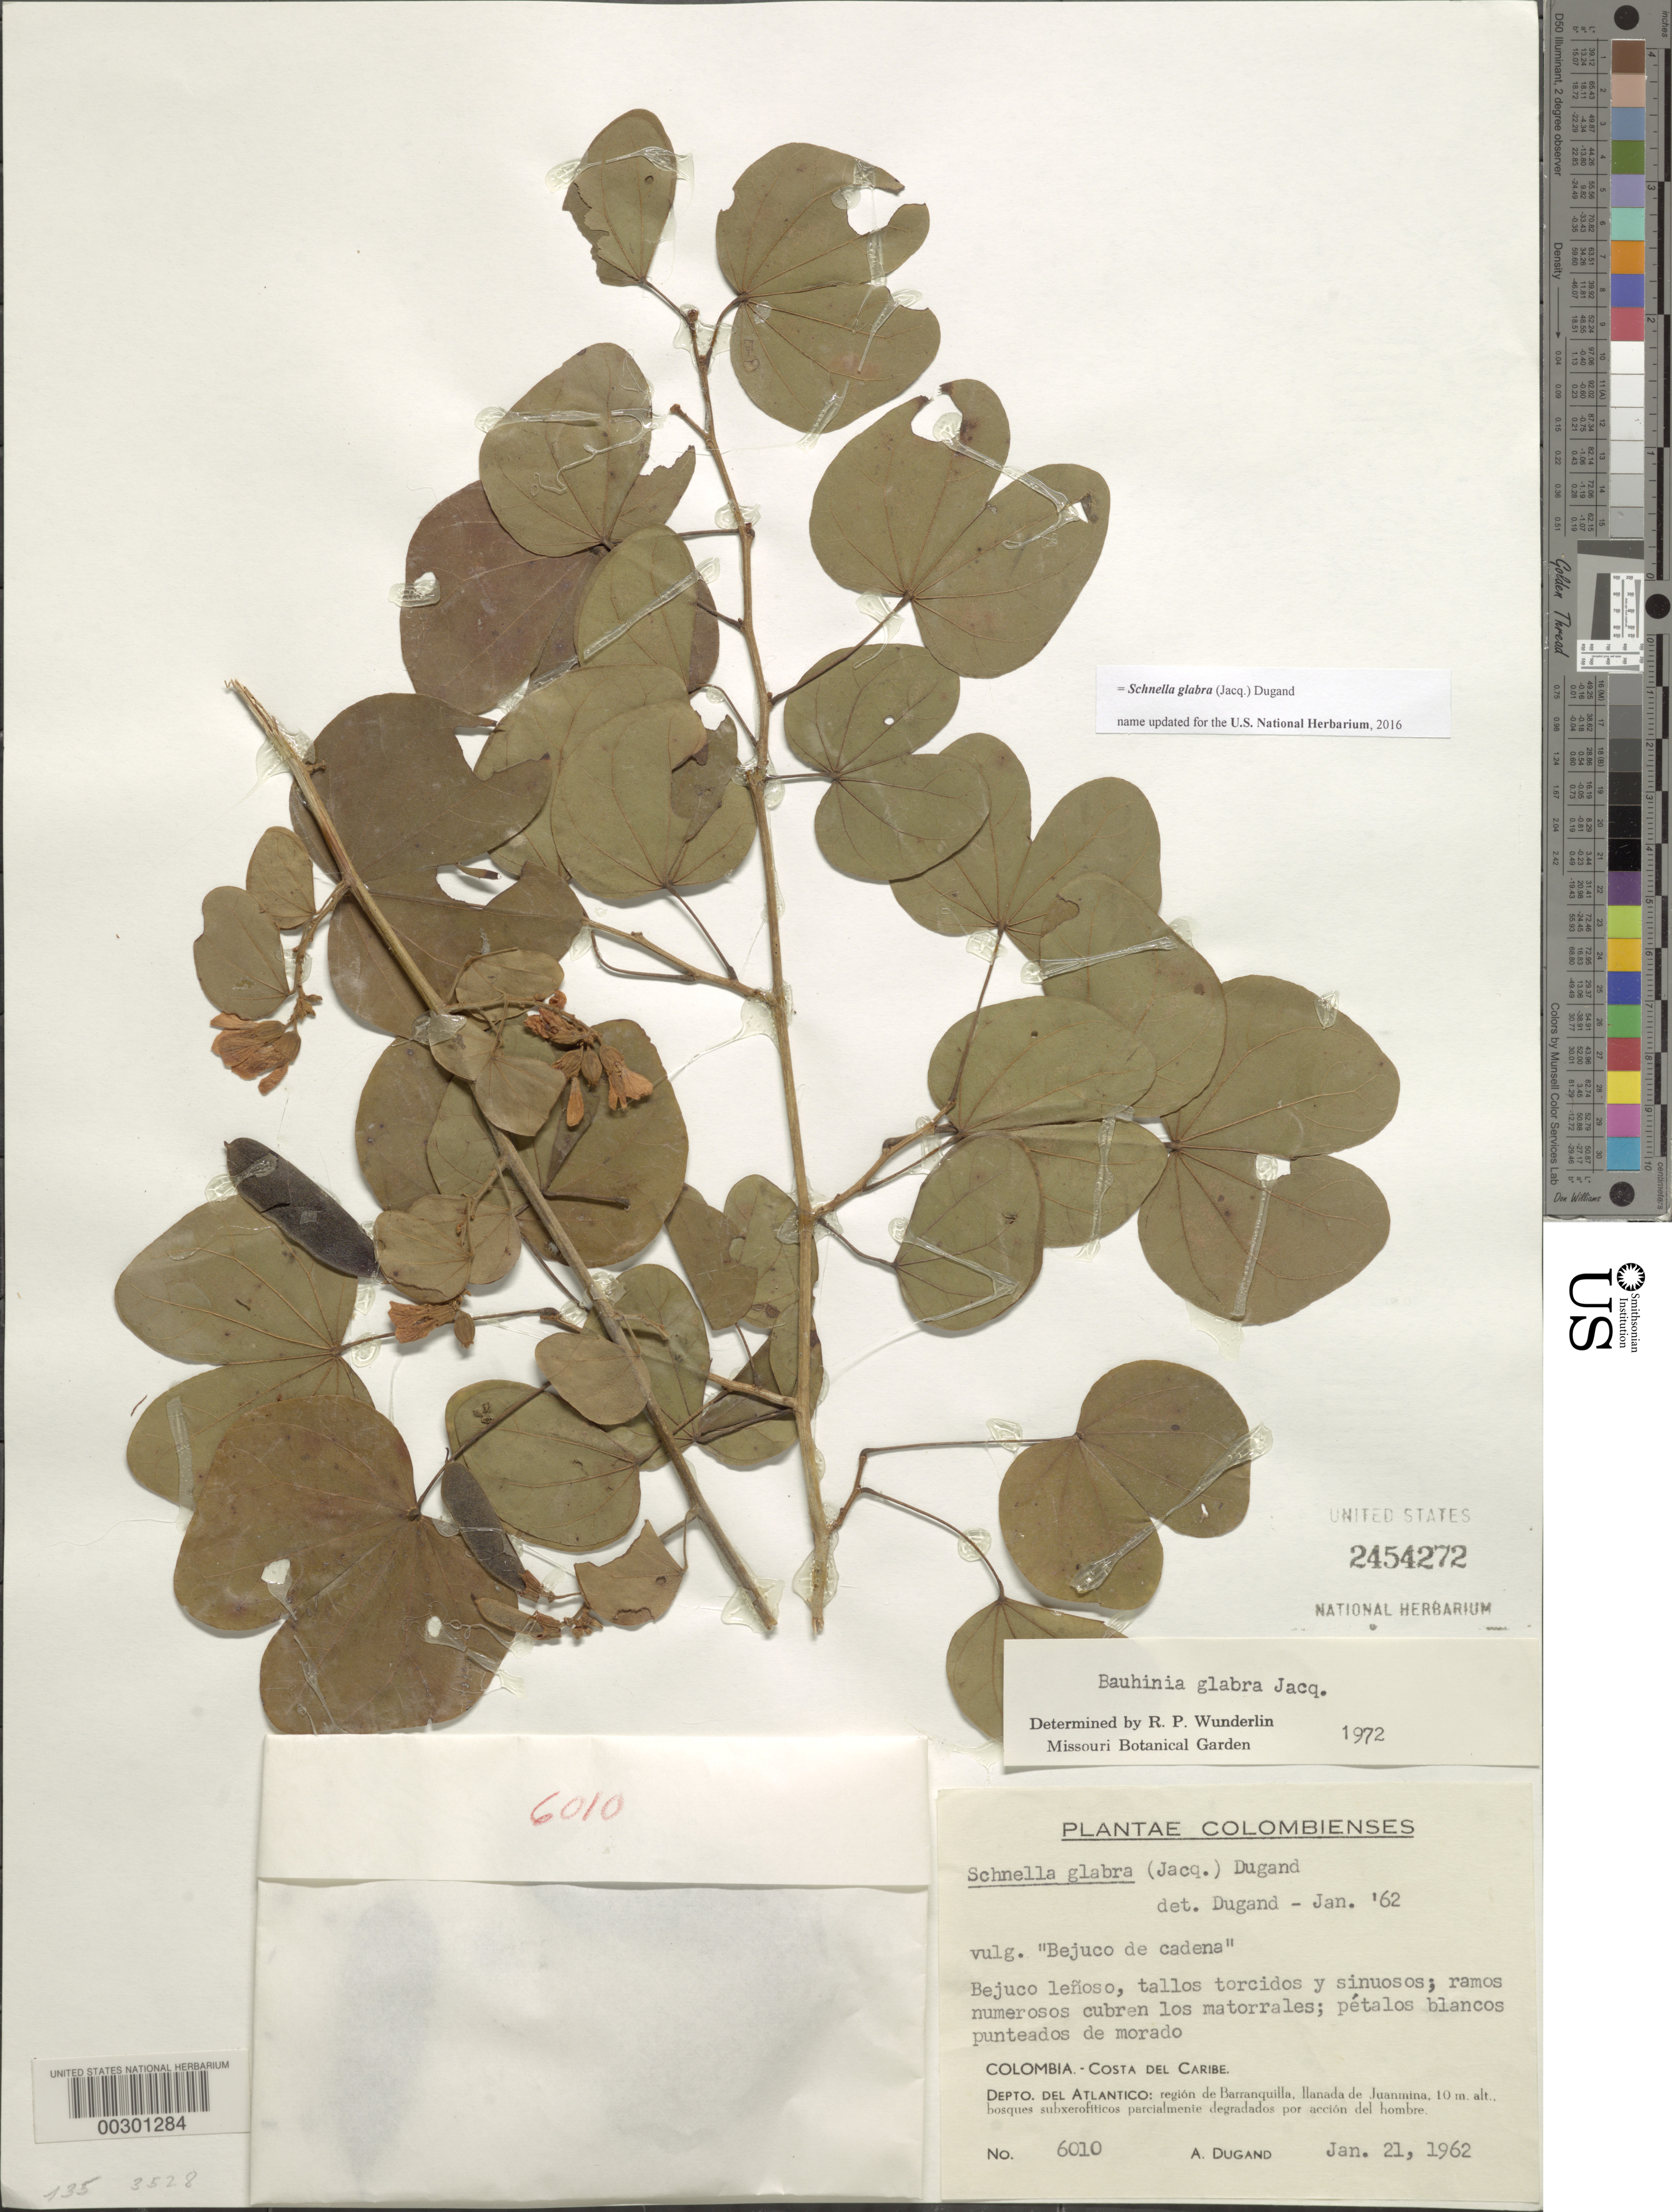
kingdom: Plantae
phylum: Tracheophyta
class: Magnoliopsida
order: Fabales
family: Fabaceae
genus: Schnella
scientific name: Schnella glabra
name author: (Jacq.) Dugand G.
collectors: A. Dugand G.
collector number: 6010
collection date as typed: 21 Jan 1962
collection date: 1962-01-21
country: Colombia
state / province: Atlántico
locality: Costa del Caribe; Barranquilla region, Llanada de Juan Mina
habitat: Subxerofiticos forest partially degraded due to action by man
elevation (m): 10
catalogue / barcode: US 2454272